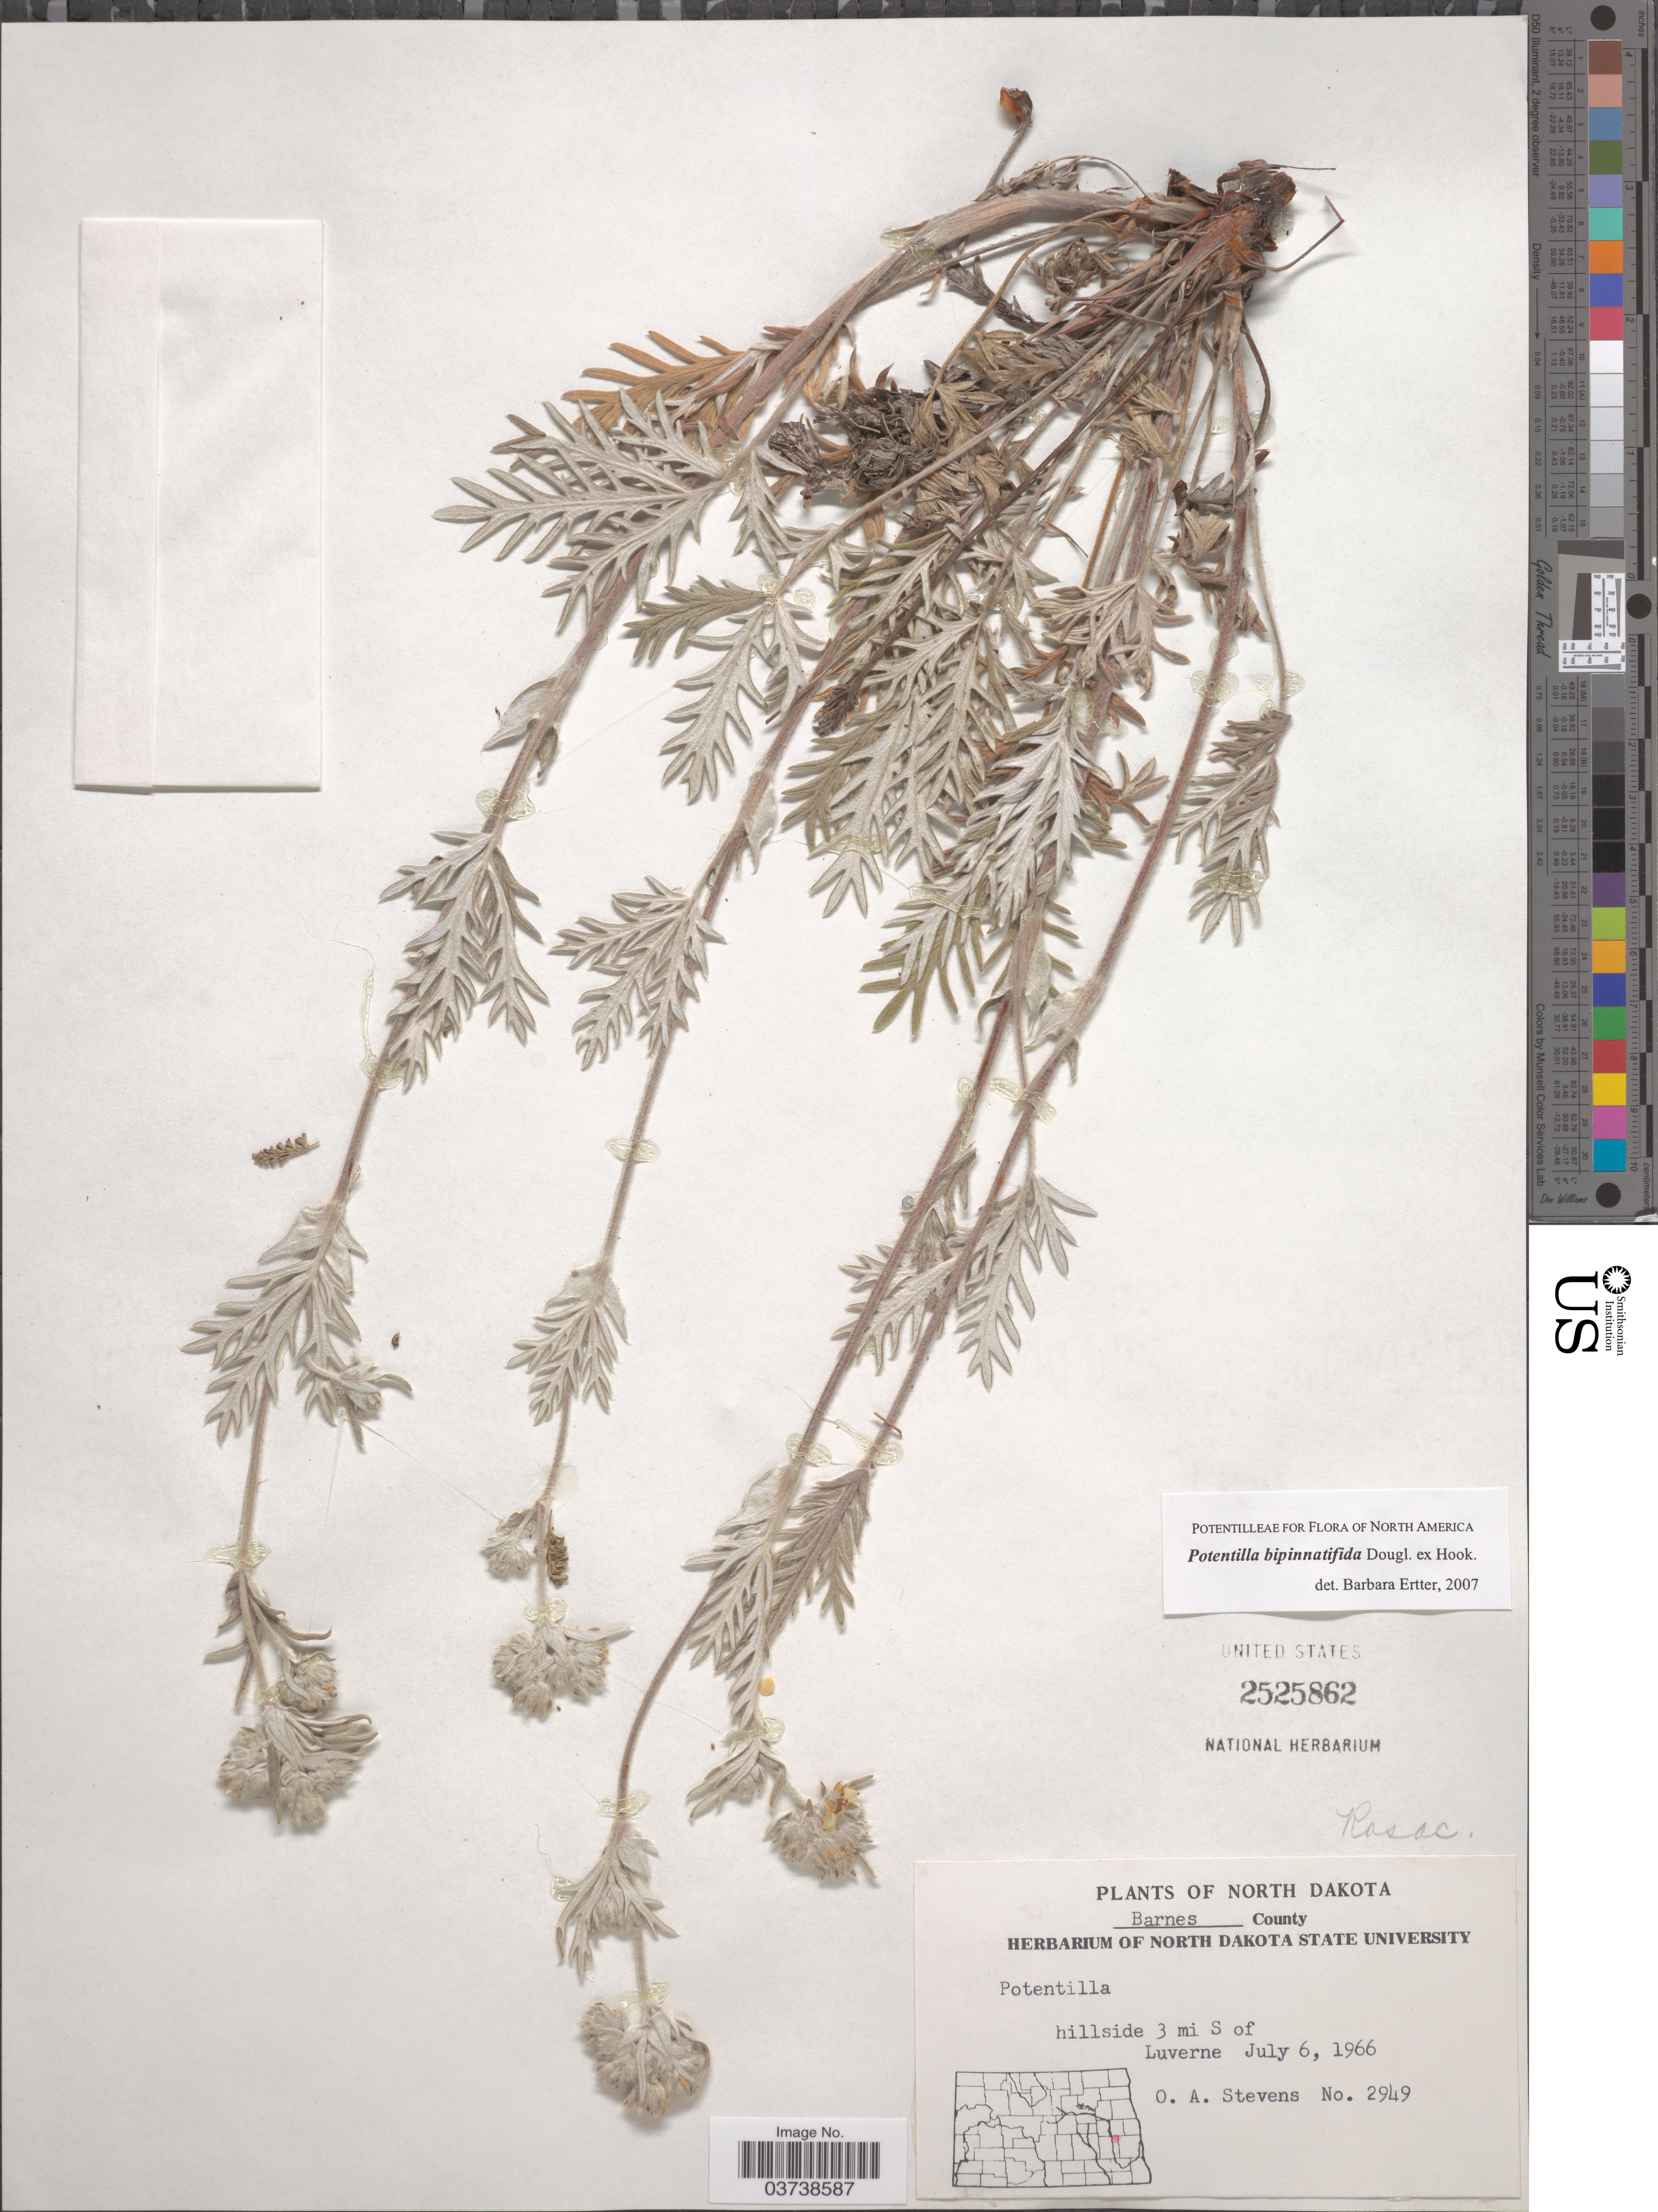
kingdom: Plantae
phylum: Tracheophyta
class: Magnoliopsida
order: Rosales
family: Rosaceae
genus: Potentilla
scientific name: Potentilla bipinnatifida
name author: Douglas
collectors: O. A. Stevens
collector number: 2949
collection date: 1966-07-06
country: United States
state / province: North Dakota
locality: Barnes County. Hillside 3 mi S of Luverne.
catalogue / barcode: US 2525862